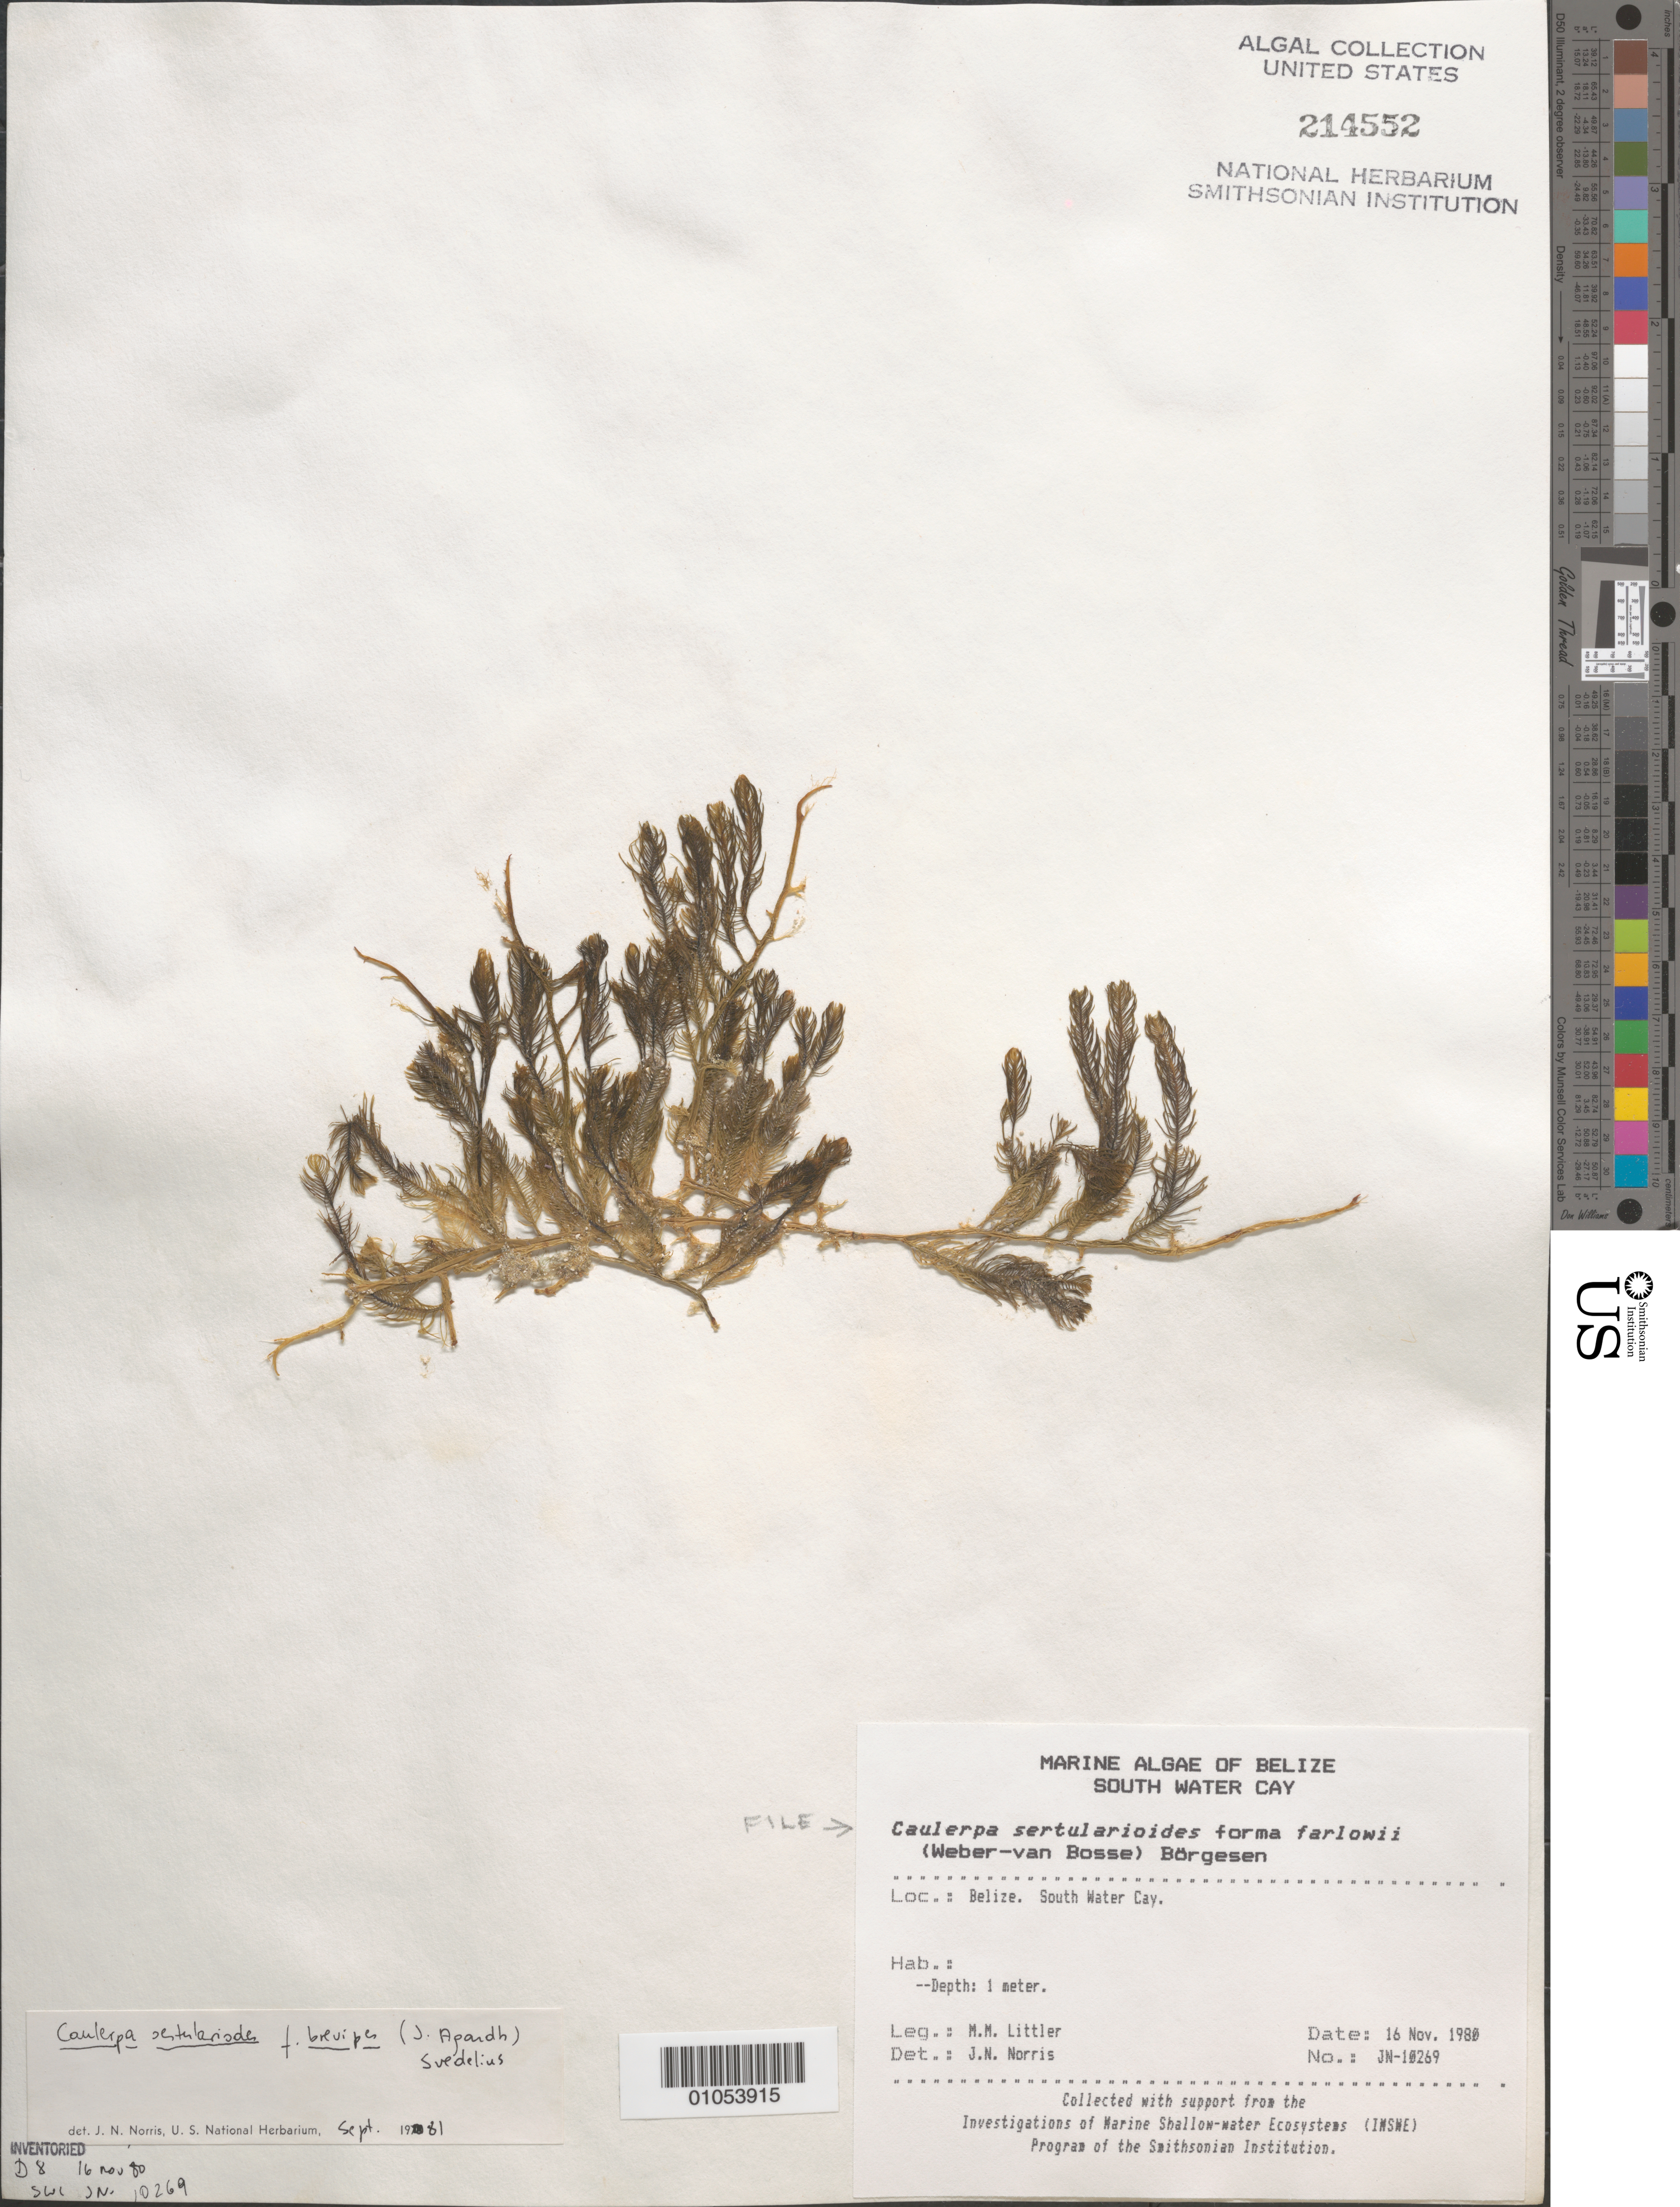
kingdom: Plantae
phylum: Chlorophyta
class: Ulvophyceae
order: Bryopsidales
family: Caulerpaceae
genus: Caulerpa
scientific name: Caulerpa sertularioides f. farlowii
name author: (Weber Bosse) Børgesen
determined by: Norris, James N.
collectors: M. M. Littler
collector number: JN-10269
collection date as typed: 16 Nov 1980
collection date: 1980-11-16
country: Belize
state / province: Stann Creek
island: South Water Cay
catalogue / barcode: US 214552